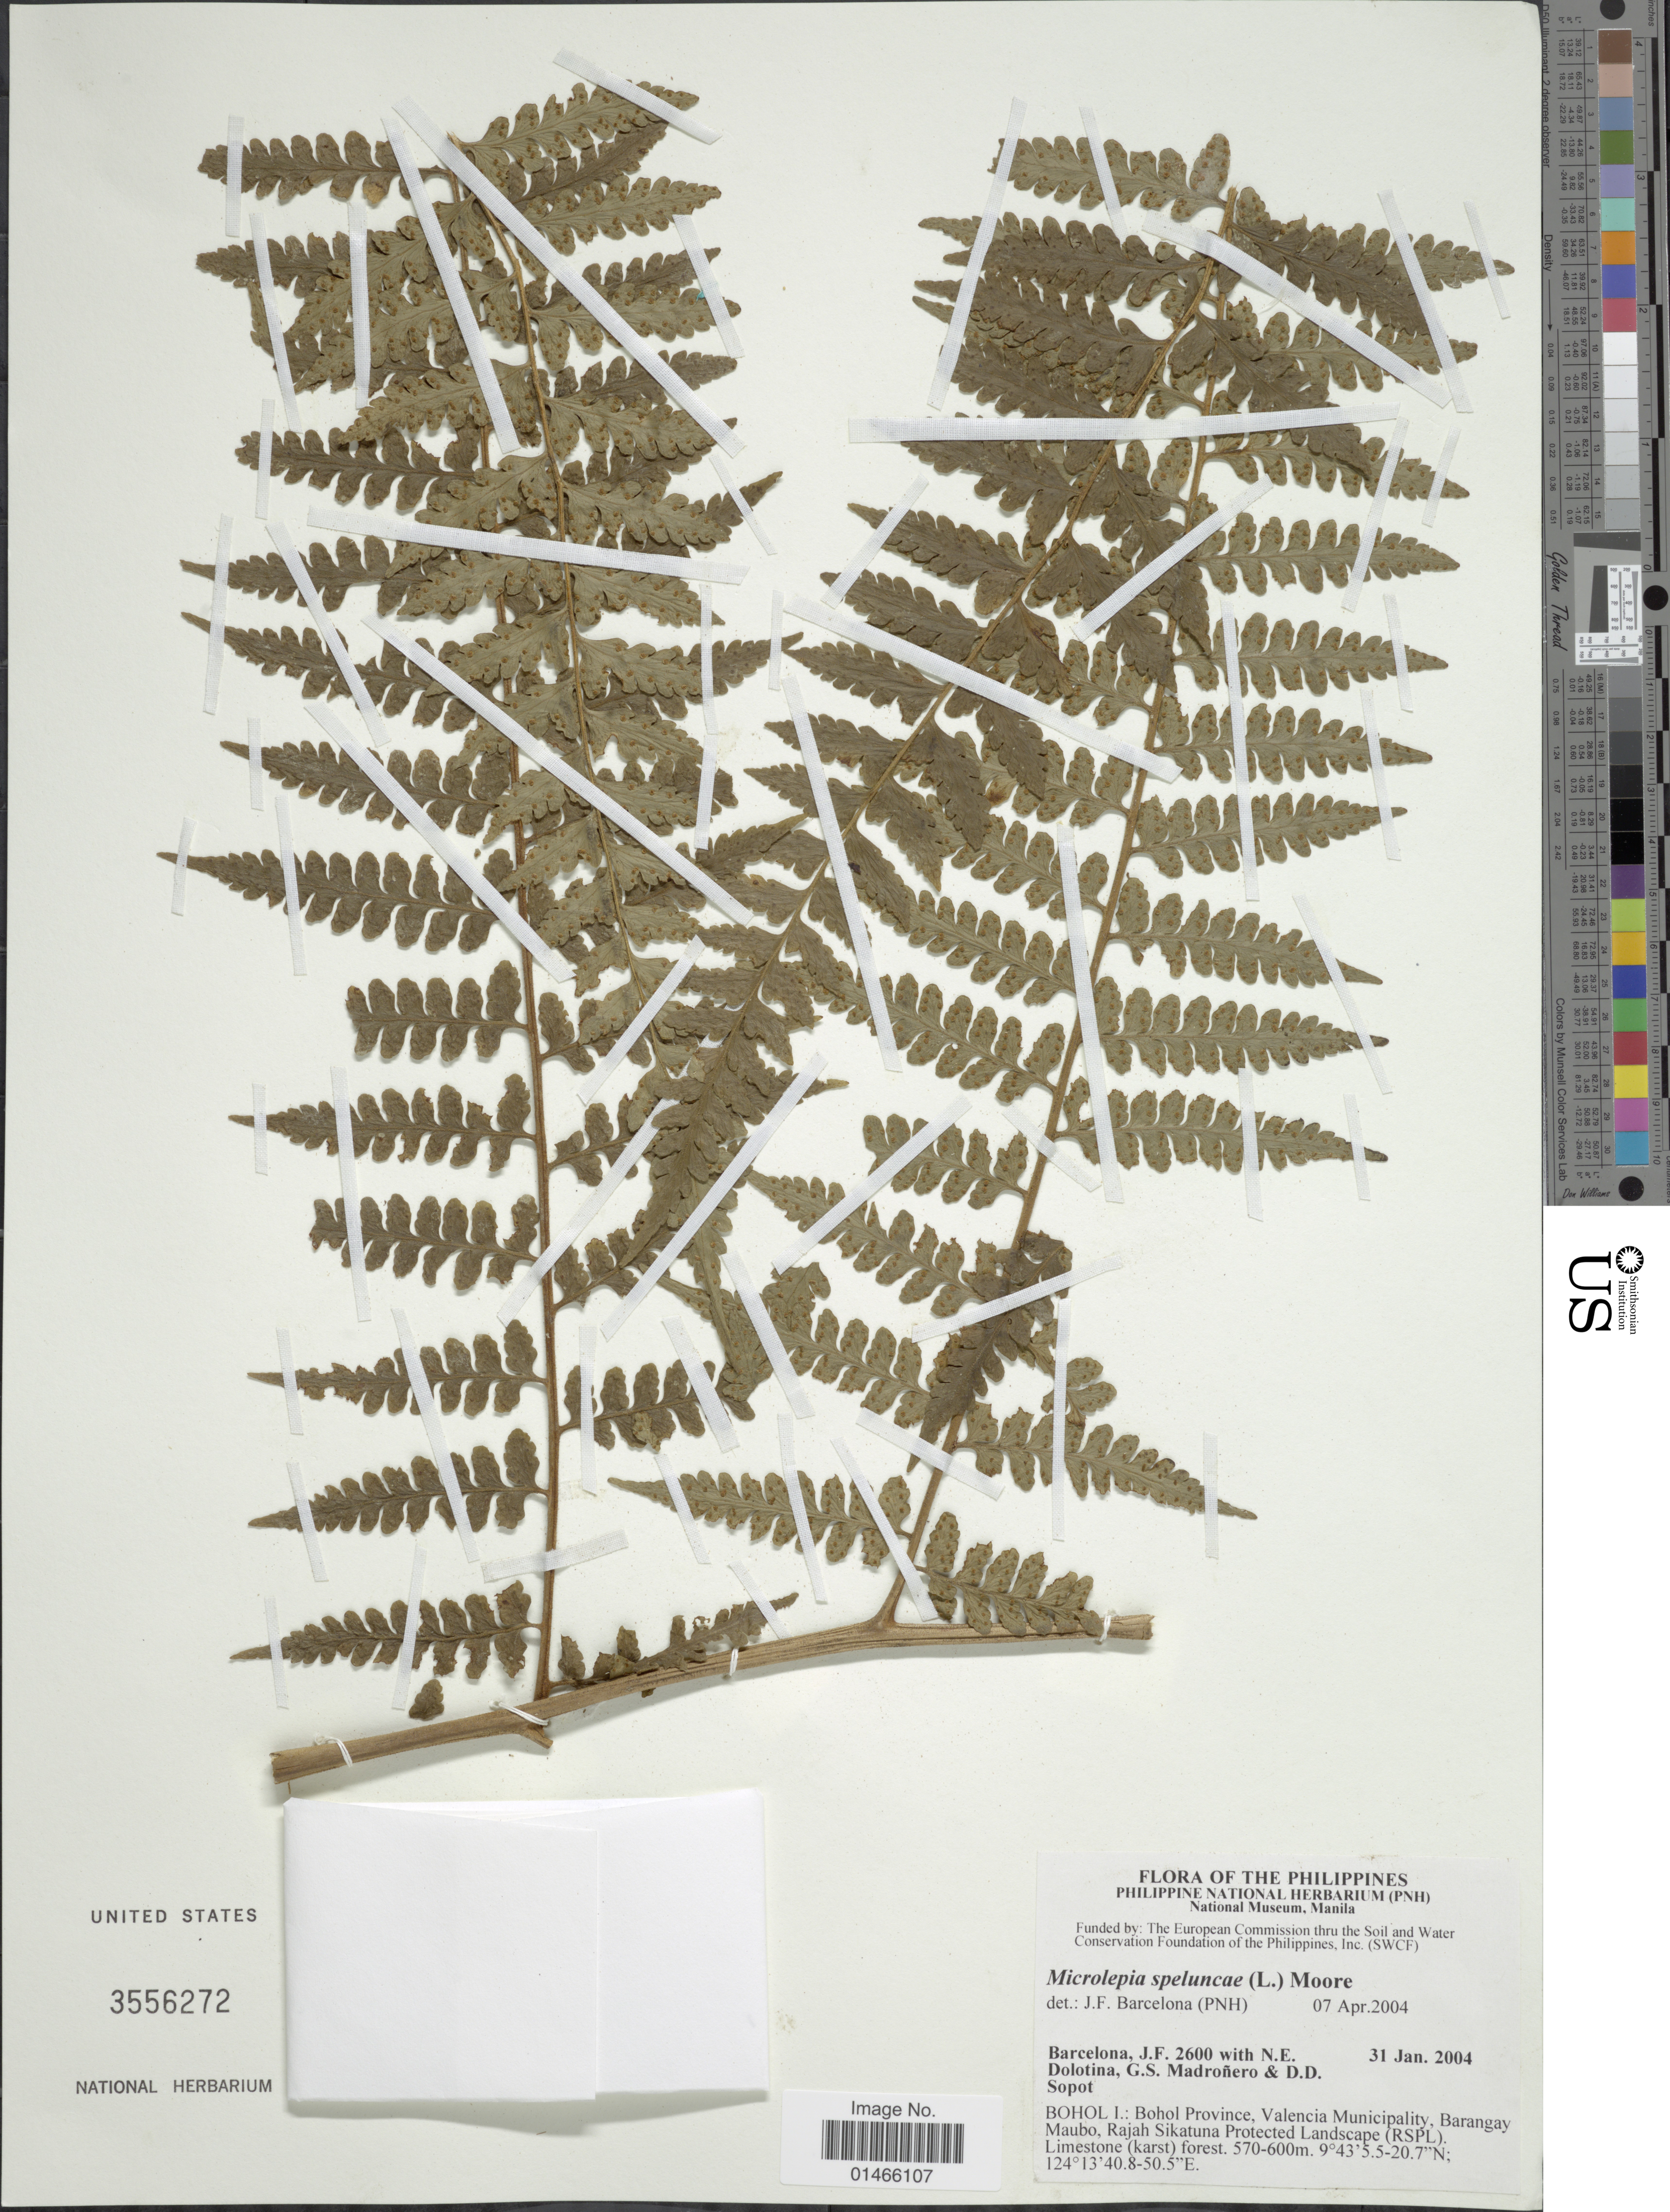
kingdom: Plantae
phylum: Tracheophyta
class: Polypodiopsida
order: Polypodiales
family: Dennstaedtiaceae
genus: Microlepia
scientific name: Microlepia speluncae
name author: (L.) T. Moore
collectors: J. F. Barcelona, N. Dolotina, G. Madroñero & D. Sopot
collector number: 2600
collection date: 2004-01-31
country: Philippines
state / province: Central Visayas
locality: Bohol I.: Bohol Province, Valencia Municipality, Barangay Maubo, Rajah Sikatuna Protected Landscape (RSPL)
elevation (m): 570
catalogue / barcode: US 3556272